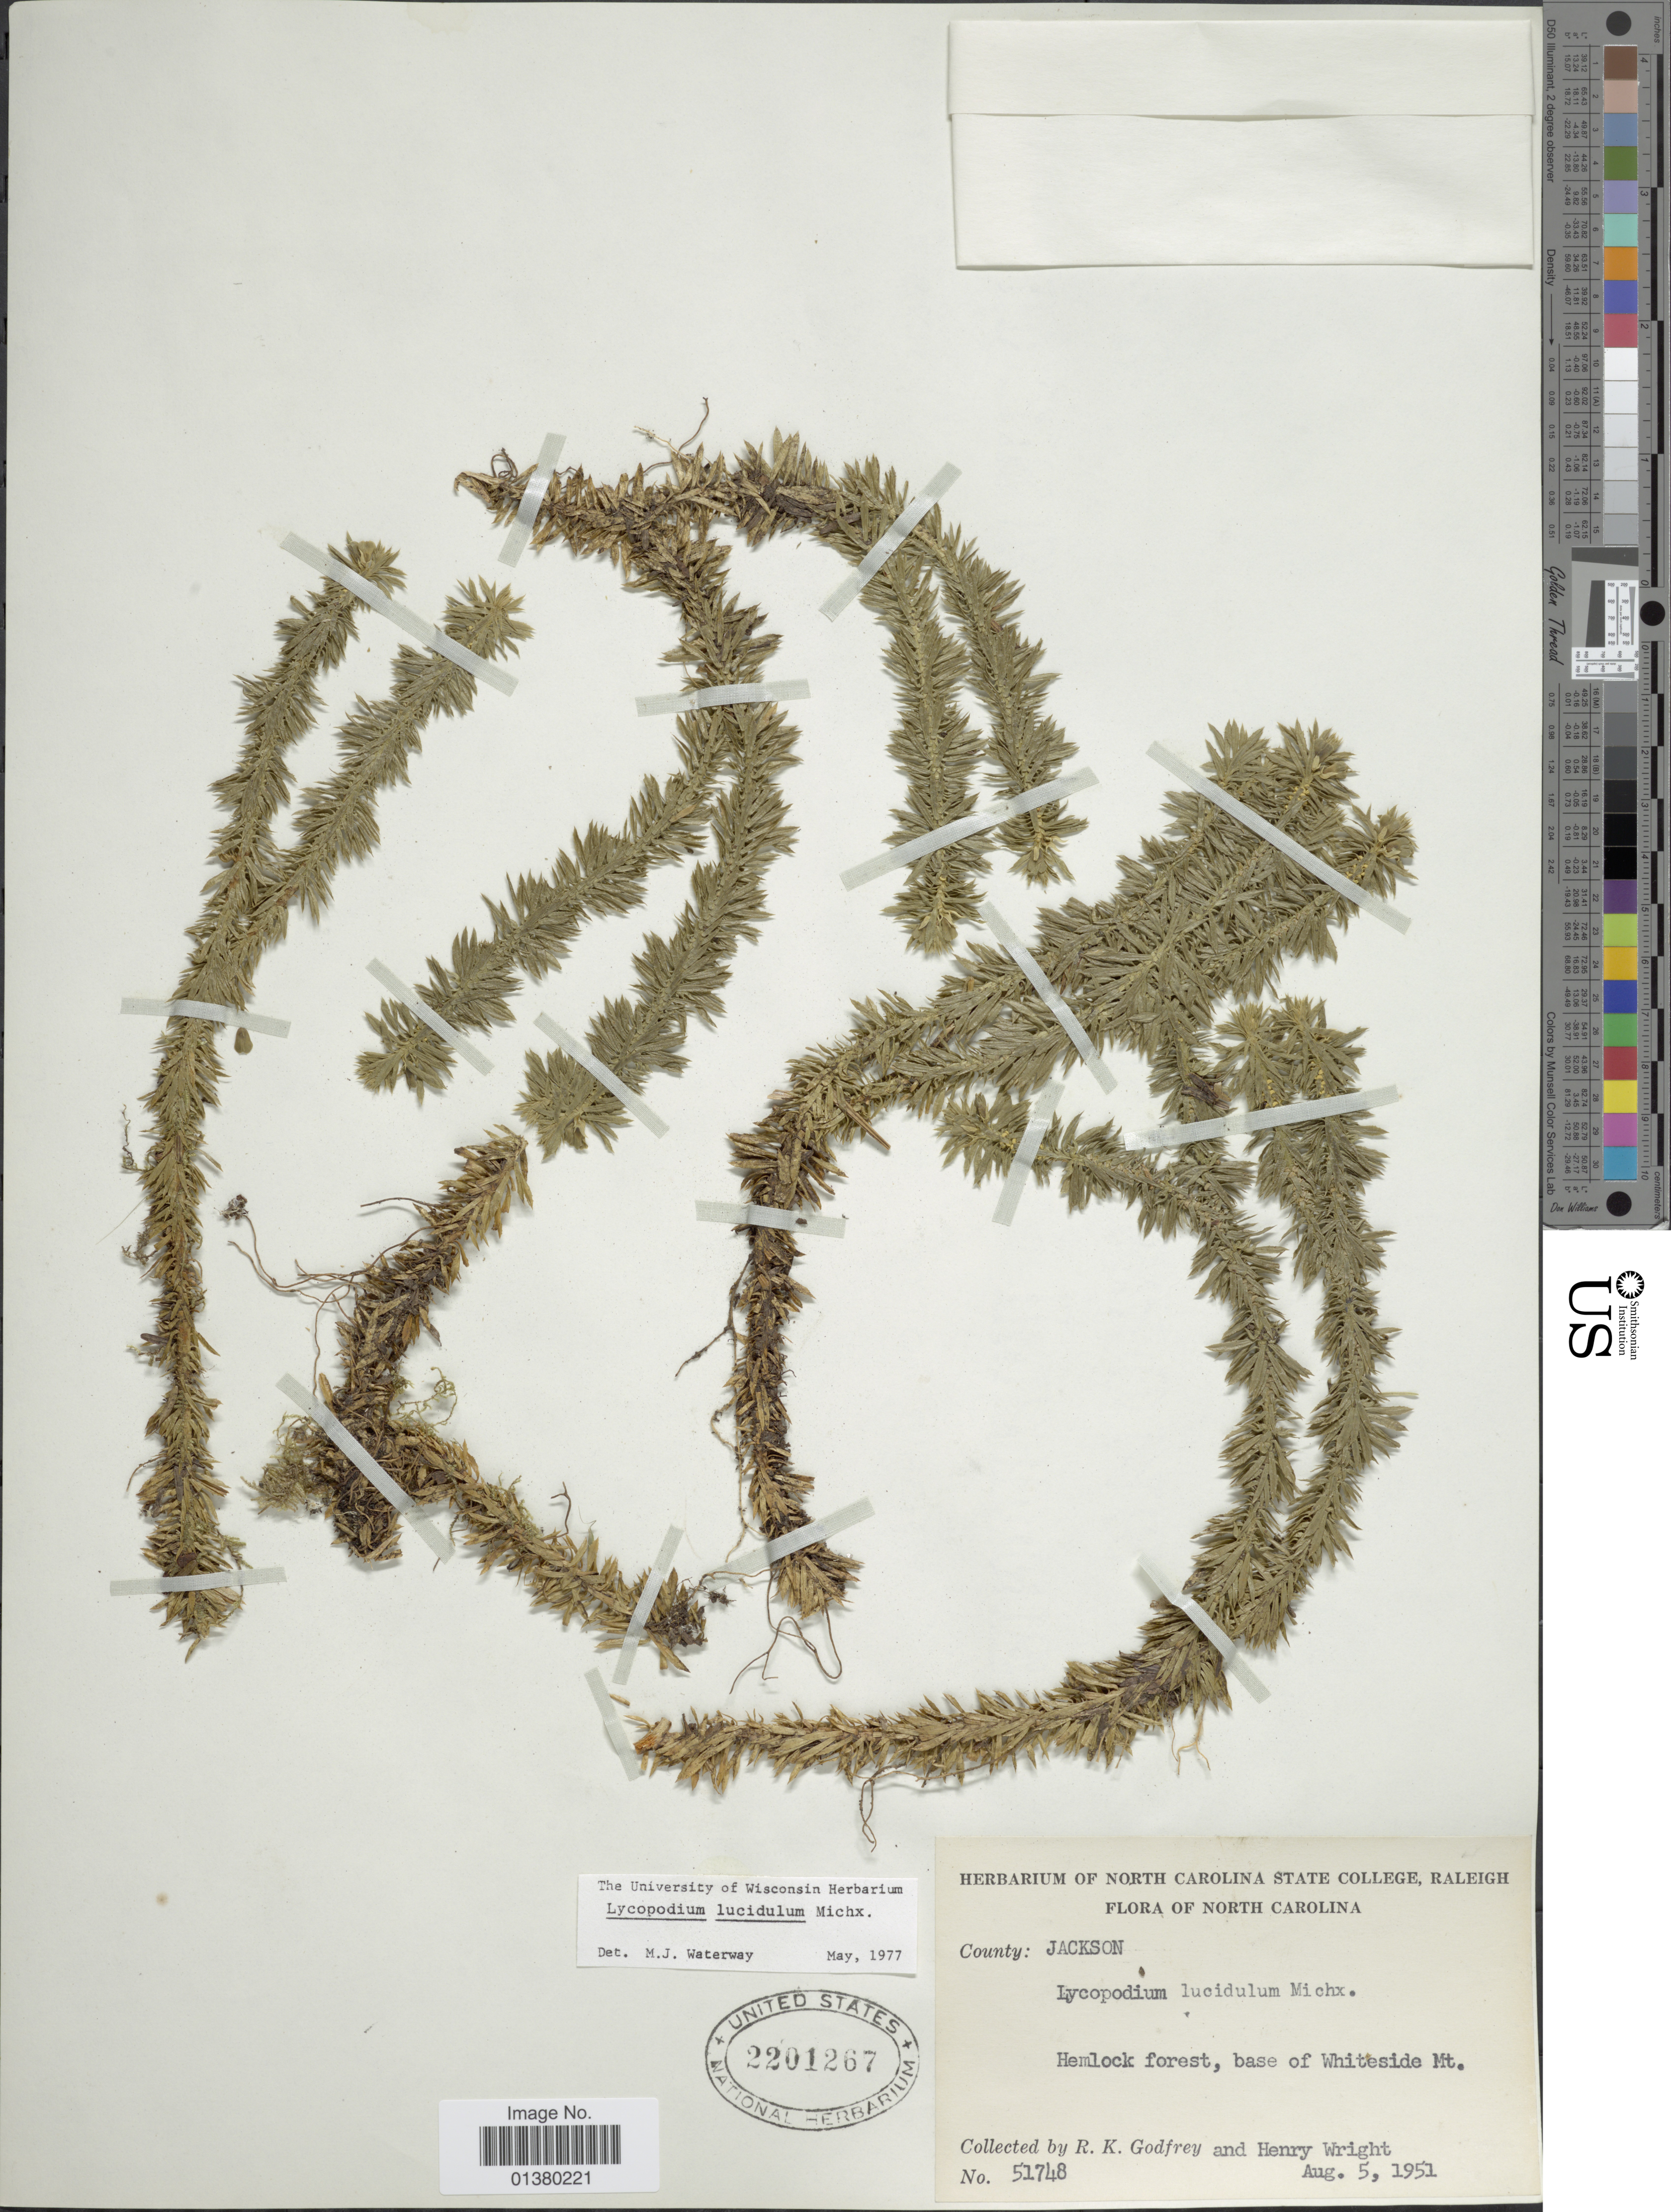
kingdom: Plantae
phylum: Tracheophyta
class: Lycopodiopsida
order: Lycopodiales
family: Lycopodiaceae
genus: Huperzia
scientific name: Huperzia lucidula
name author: (Michx.) Trevis.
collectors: R. K. Godfrey & H. Wright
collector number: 51748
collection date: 1951-08-05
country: United States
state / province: North Carolina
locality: County: Jackson, Hemlock forest, base of Whiteside Mt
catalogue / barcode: US 2201267